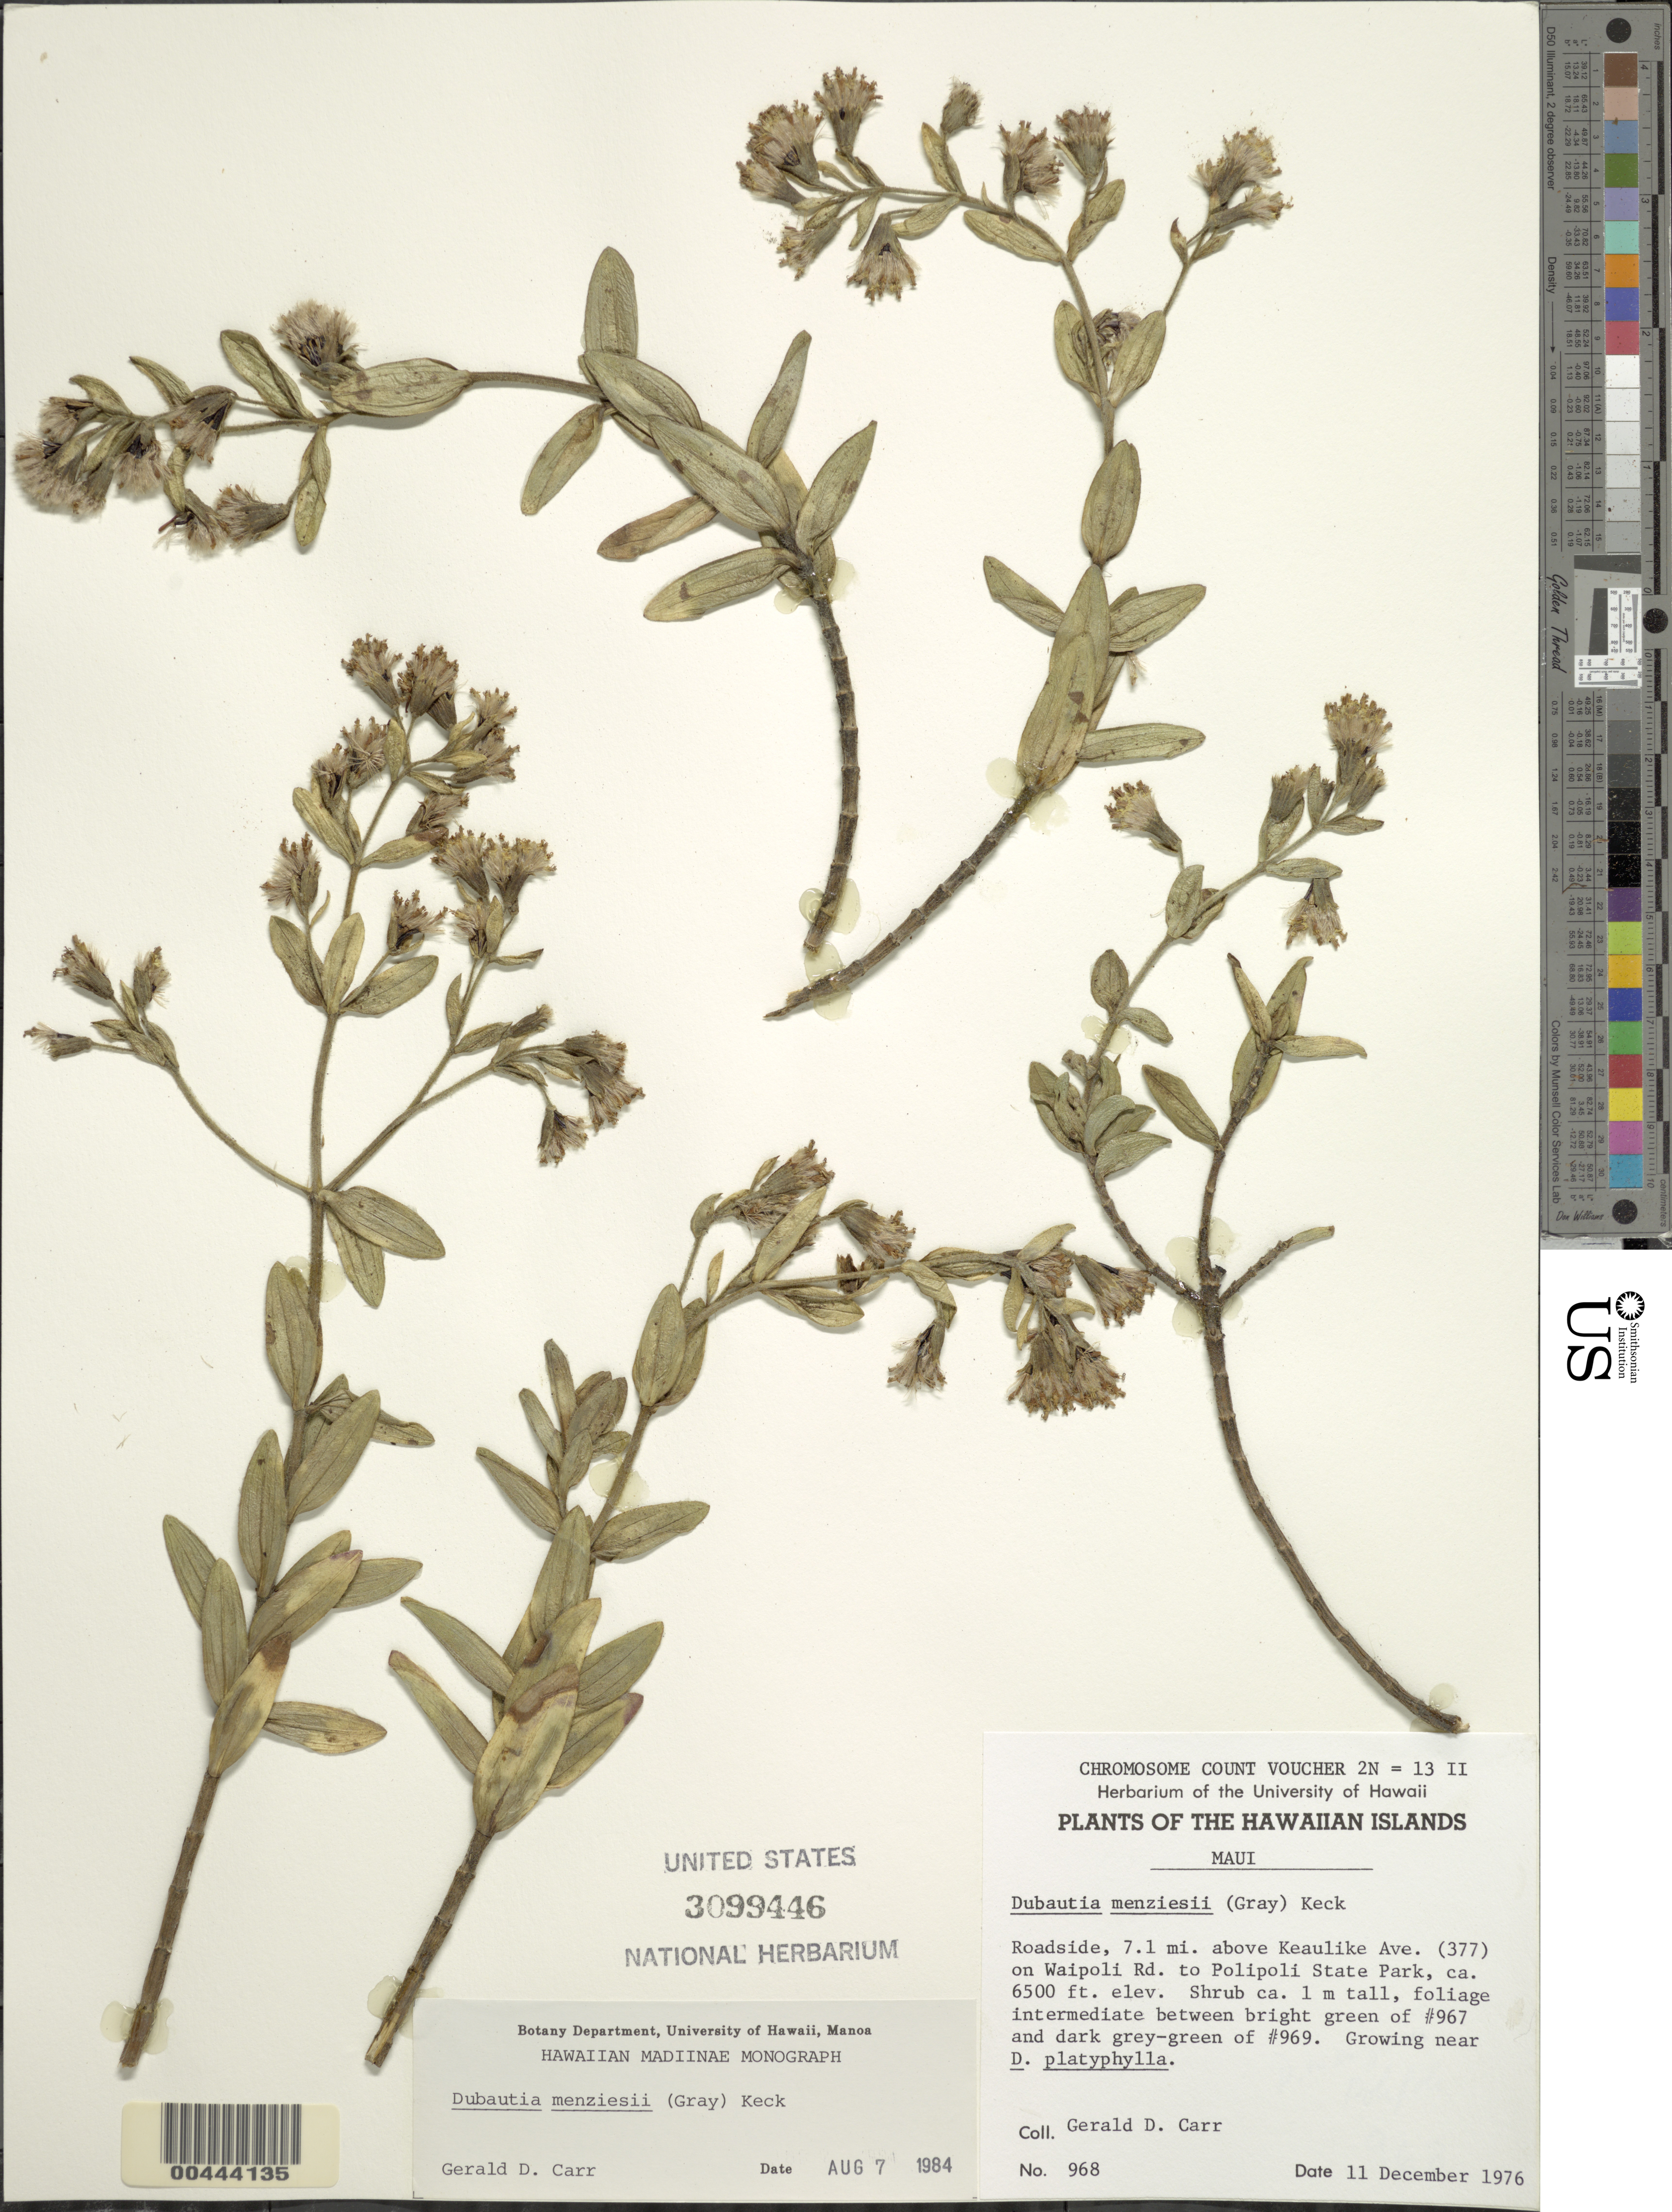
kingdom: Plantae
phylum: Tracheophyta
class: Magnoliopsida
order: Asterales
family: Asteraceae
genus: Dubautia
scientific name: Dubautia menziesii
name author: (A. Gray) D.D. Keck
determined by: Carr, G. D.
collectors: G. D. Carr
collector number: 968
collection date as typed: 11 Dec 1976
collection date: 1976-12-11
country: United States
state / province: Hawaii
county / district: Maui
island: Maui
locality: Roadside, 7.1 mi above Keaulike Ave. (377) on Waipoli Road to Polipoli State Park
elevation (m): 1981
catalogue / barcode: US 3099446